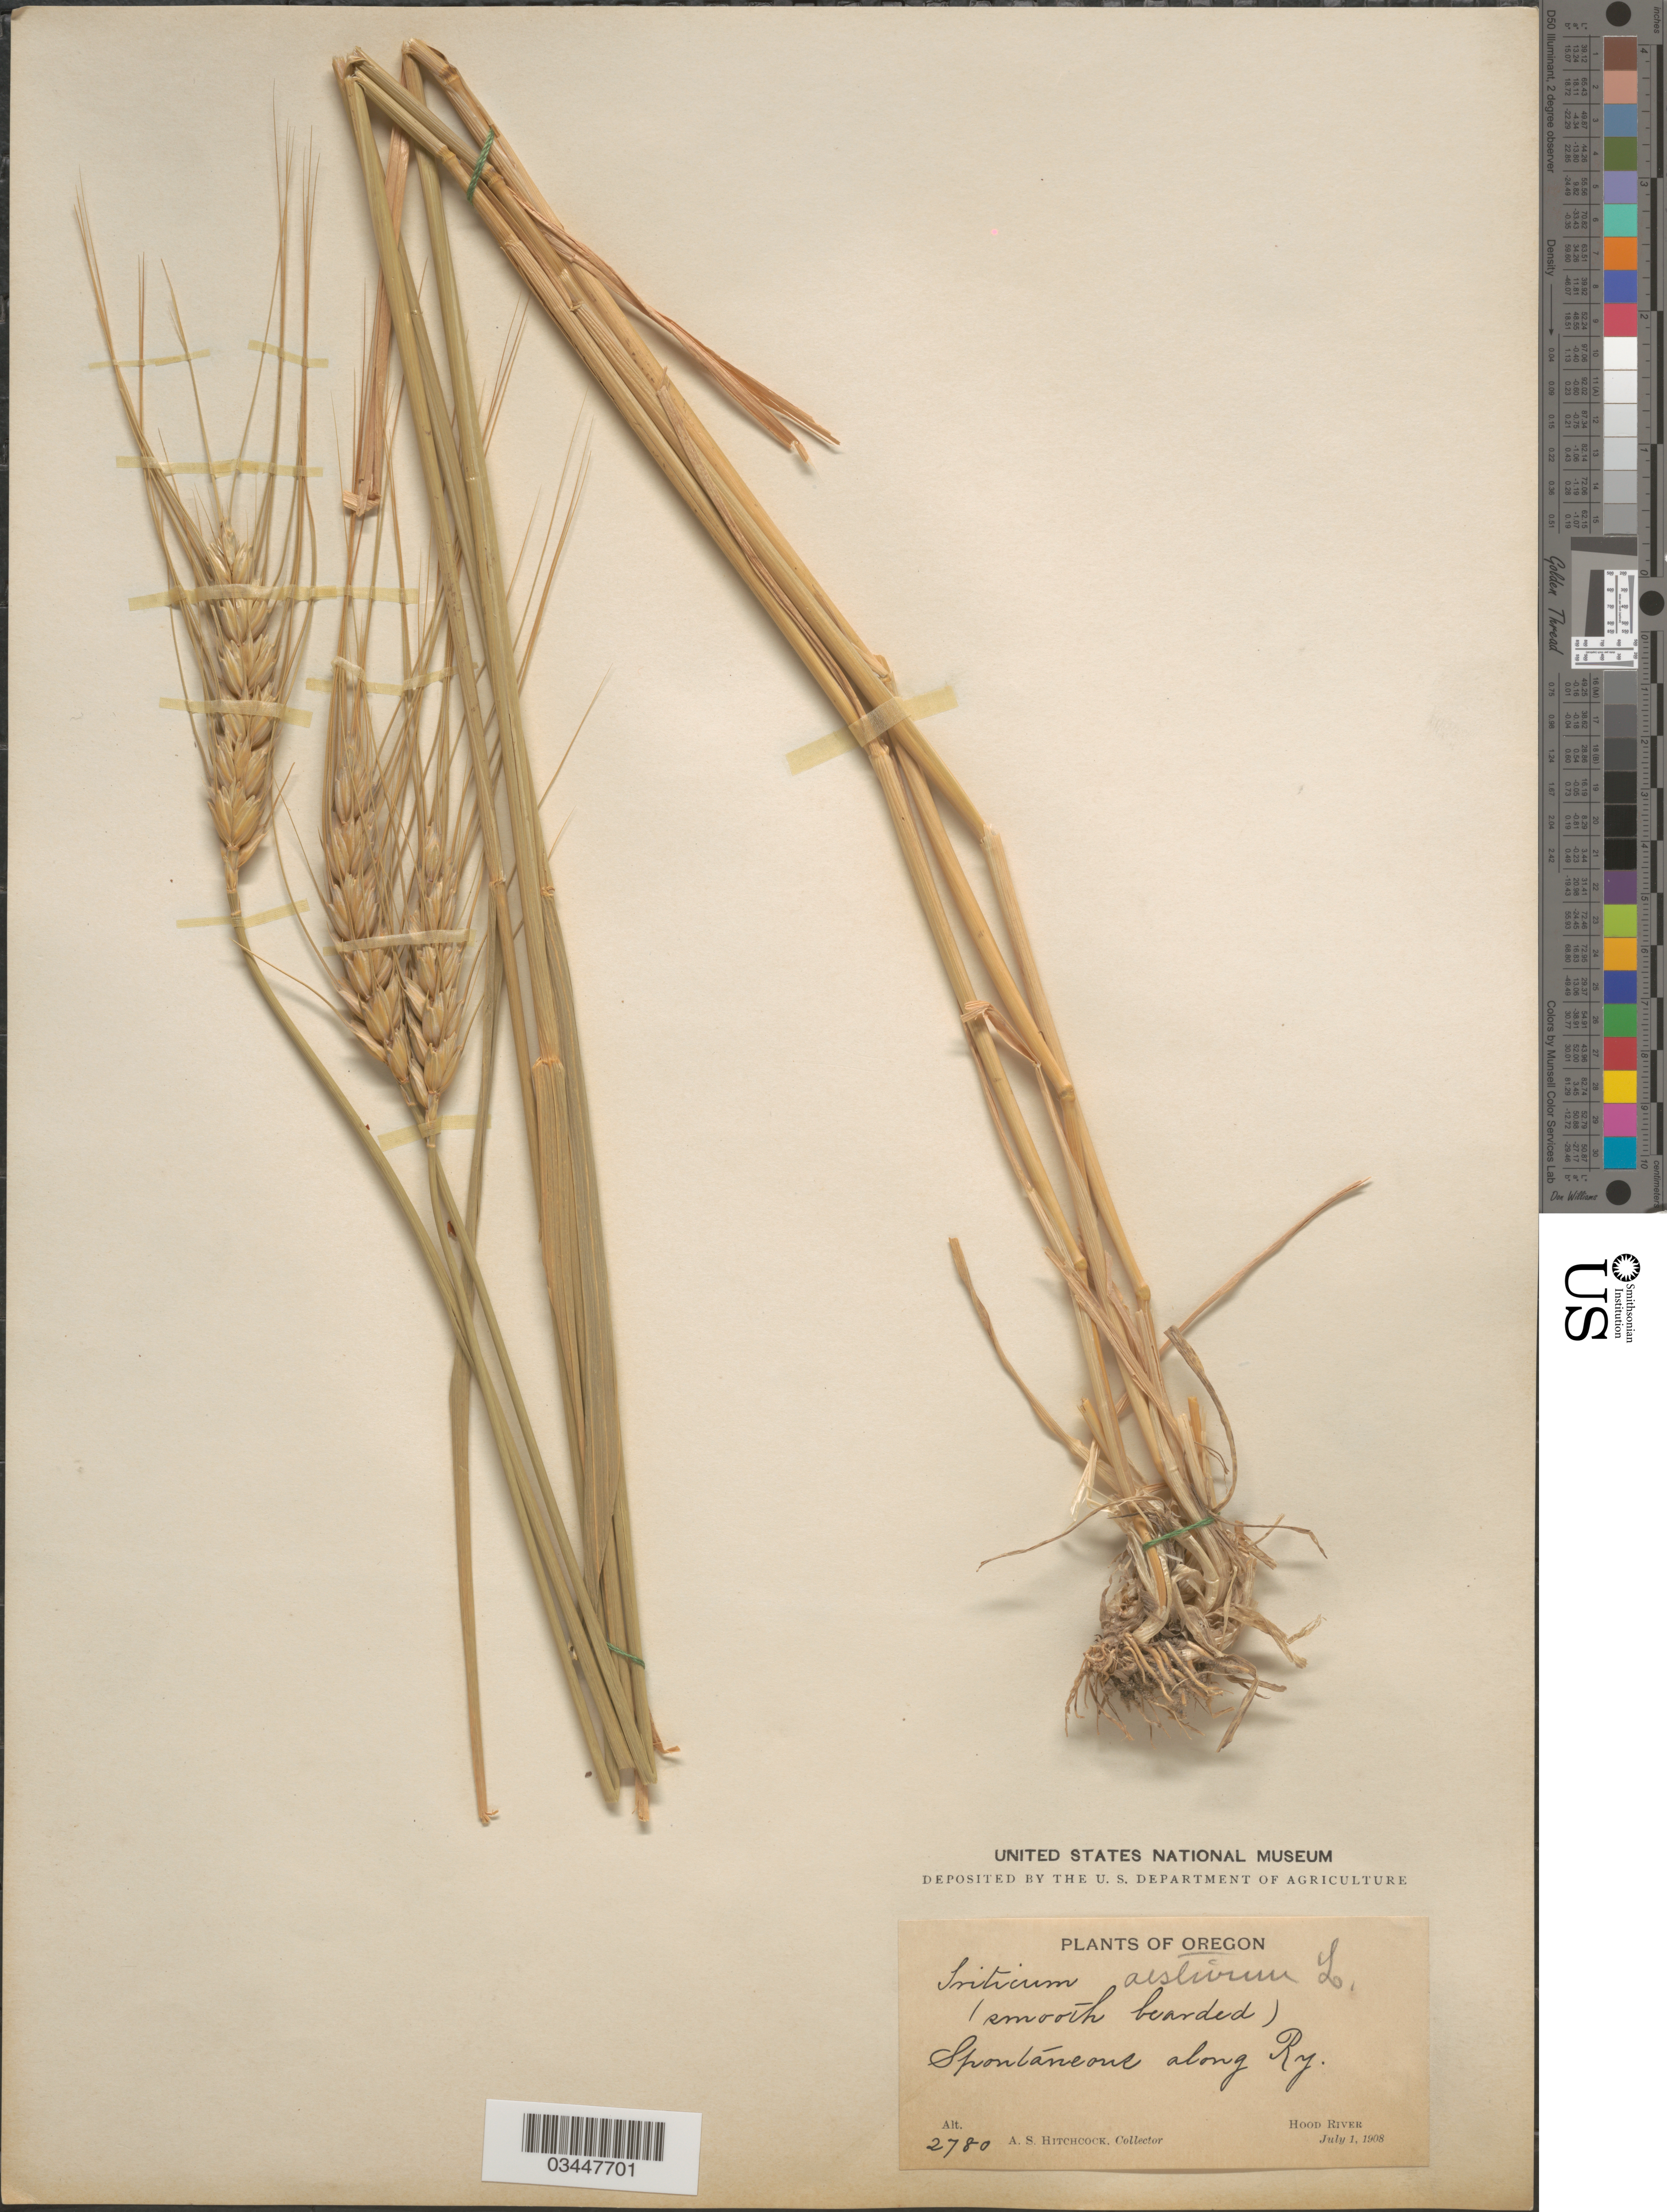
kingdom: Plantae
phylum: Tracheophyta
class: Liliopsida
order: Poales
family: Poaceae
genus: Triticum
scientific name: Triticum aestivum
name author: L.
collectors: A. S. Hitchcock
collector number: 2780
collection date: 1908-07-01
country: United States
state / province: Oregon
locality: Spontaneous along Ry. Hood River.